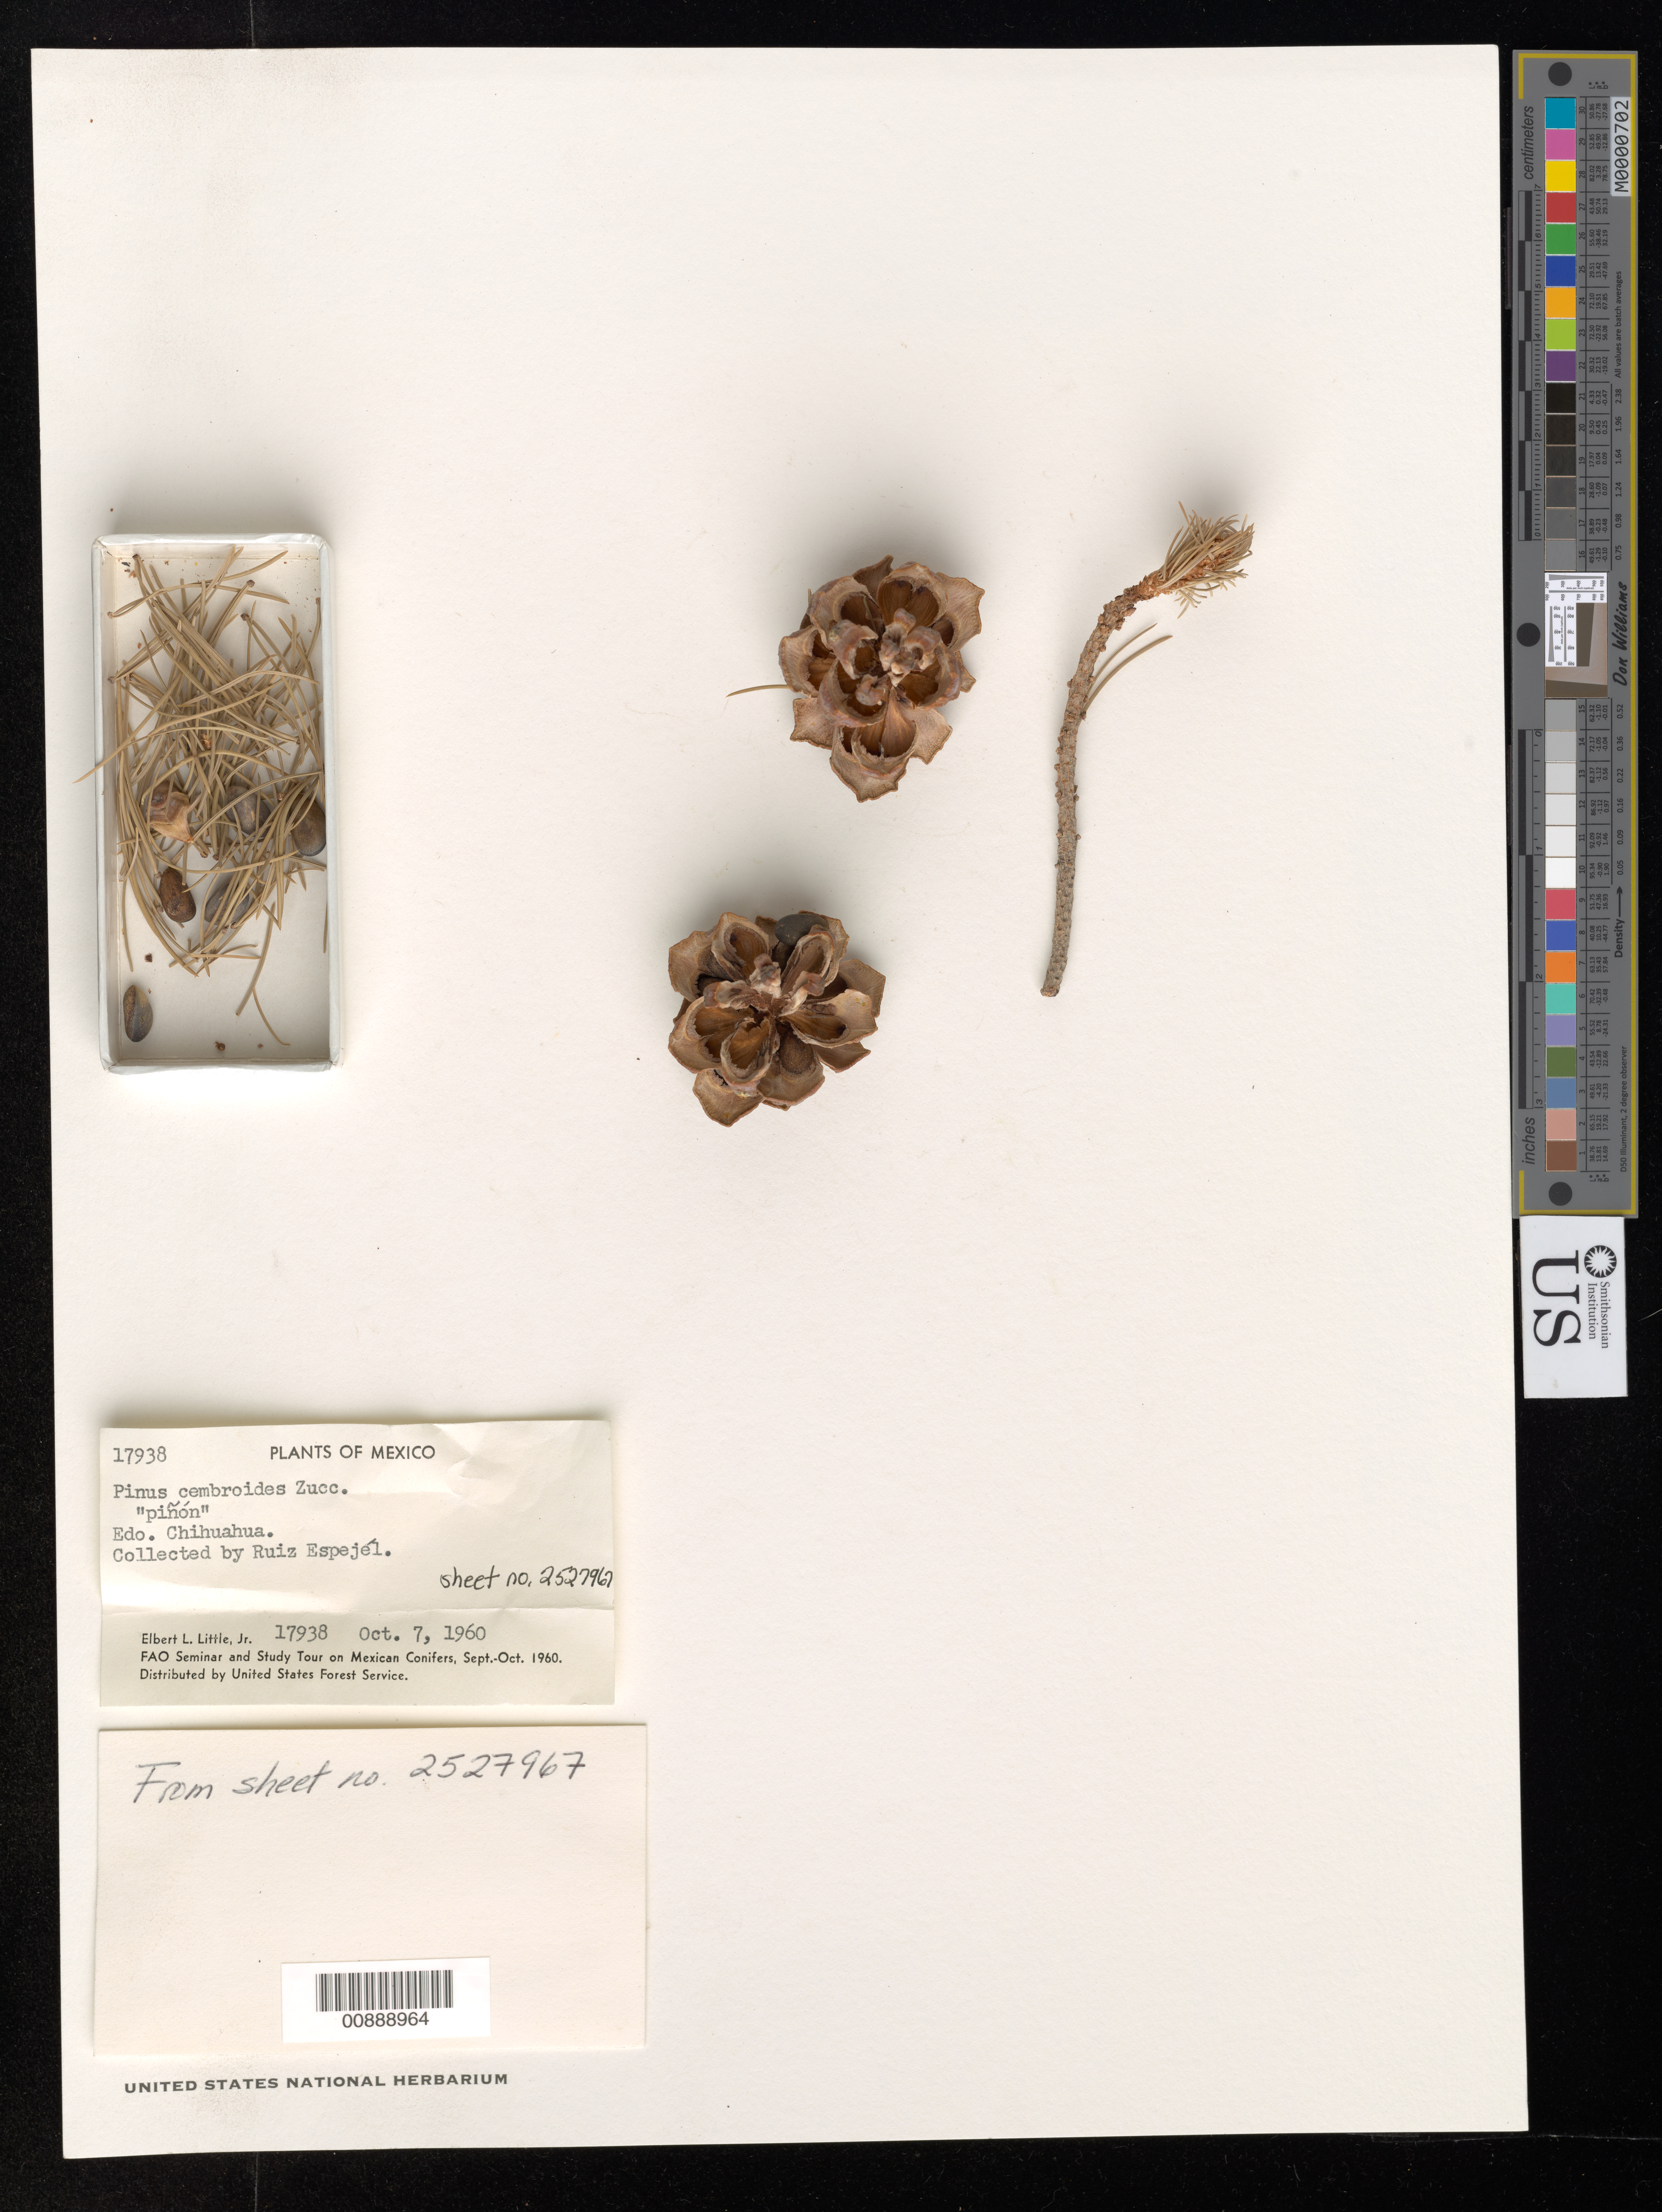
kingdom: Plantae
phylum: Tracheophyta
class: Pinopsida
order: Pinales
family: Pinaceae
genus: Pinus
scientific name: Pinus cembroides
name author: Zucc.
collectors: E. L. Little & Ruiz Espejél, --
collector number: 17938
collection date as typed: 07 Oct 1960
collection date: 1960-10-07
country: Mexico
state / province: Chihuahua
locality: Chihuahua.